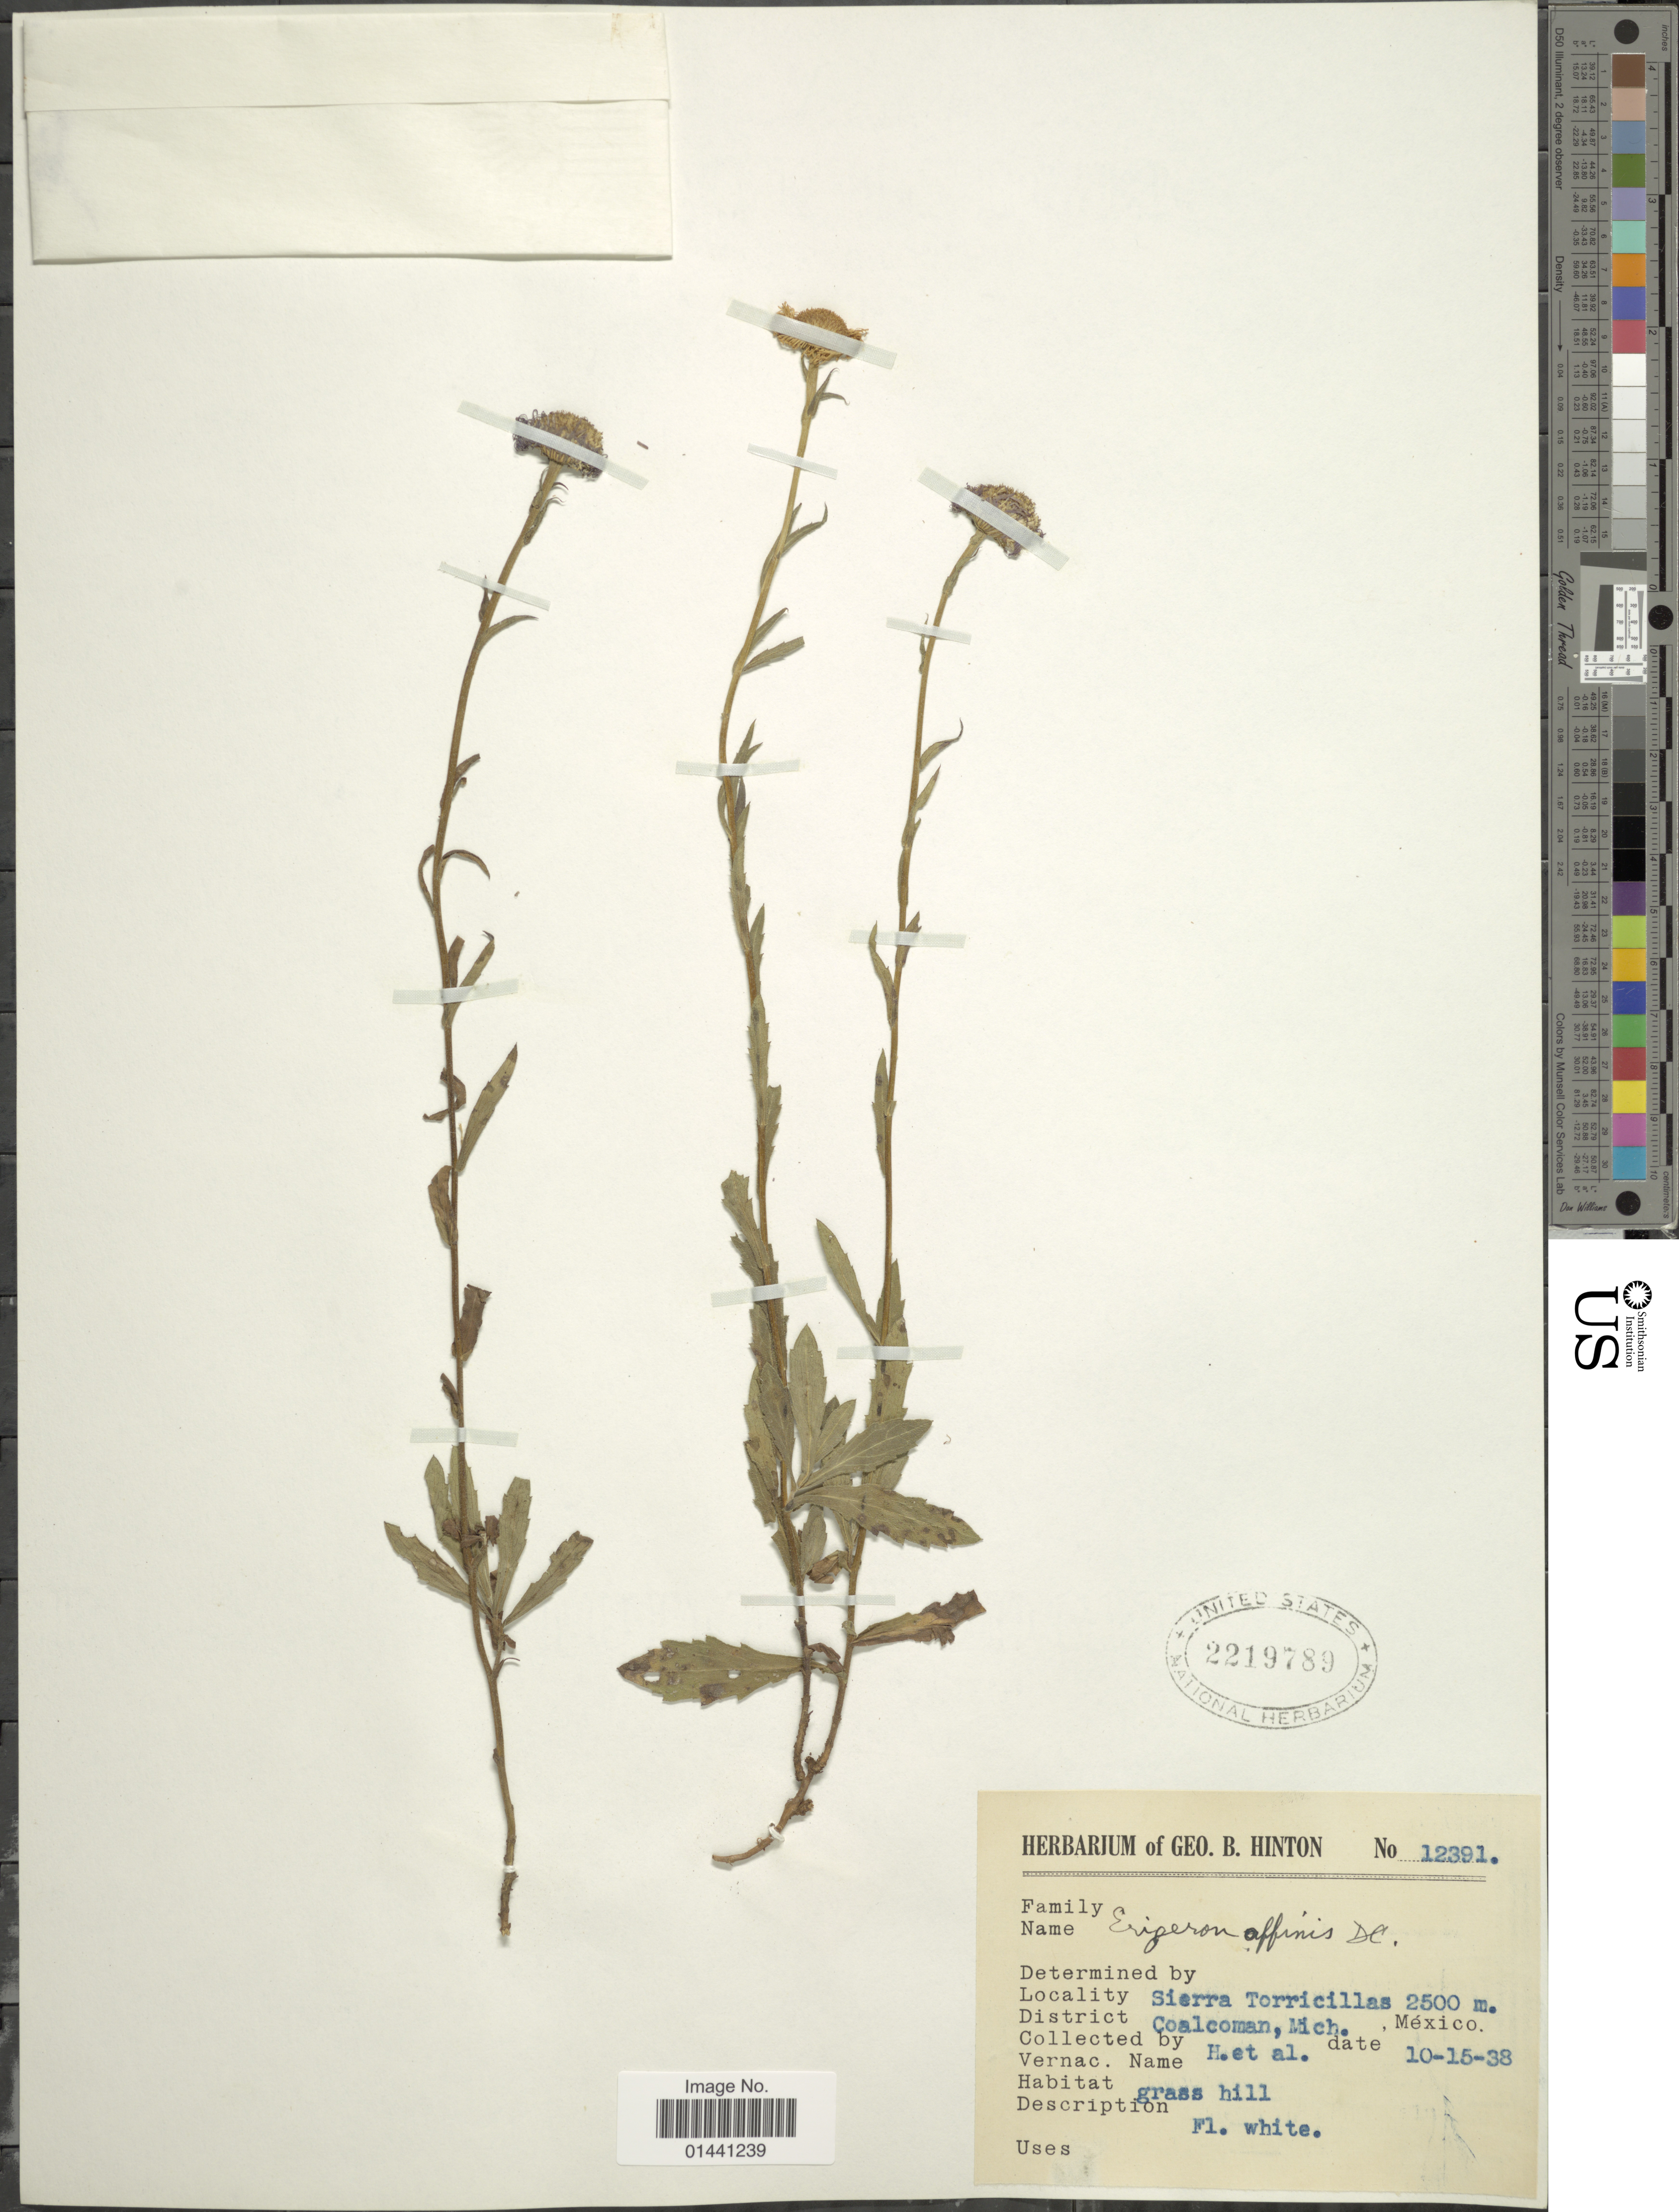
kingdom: Plantae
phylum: Tracheophyta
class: Magnoliopsida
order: Asterales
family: Asteraceae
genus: Erigeron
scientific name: Erigeron affinis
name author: V.M. Badillo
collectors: G. B. Hinton & et al.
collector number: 12391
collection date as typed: Transcribed d/m/y: 15/10/38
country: Mexico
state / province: Michoacán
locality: Sierra Torricillas, District Coalcoman, grass hill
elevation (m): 2500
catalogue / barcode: US 2219789